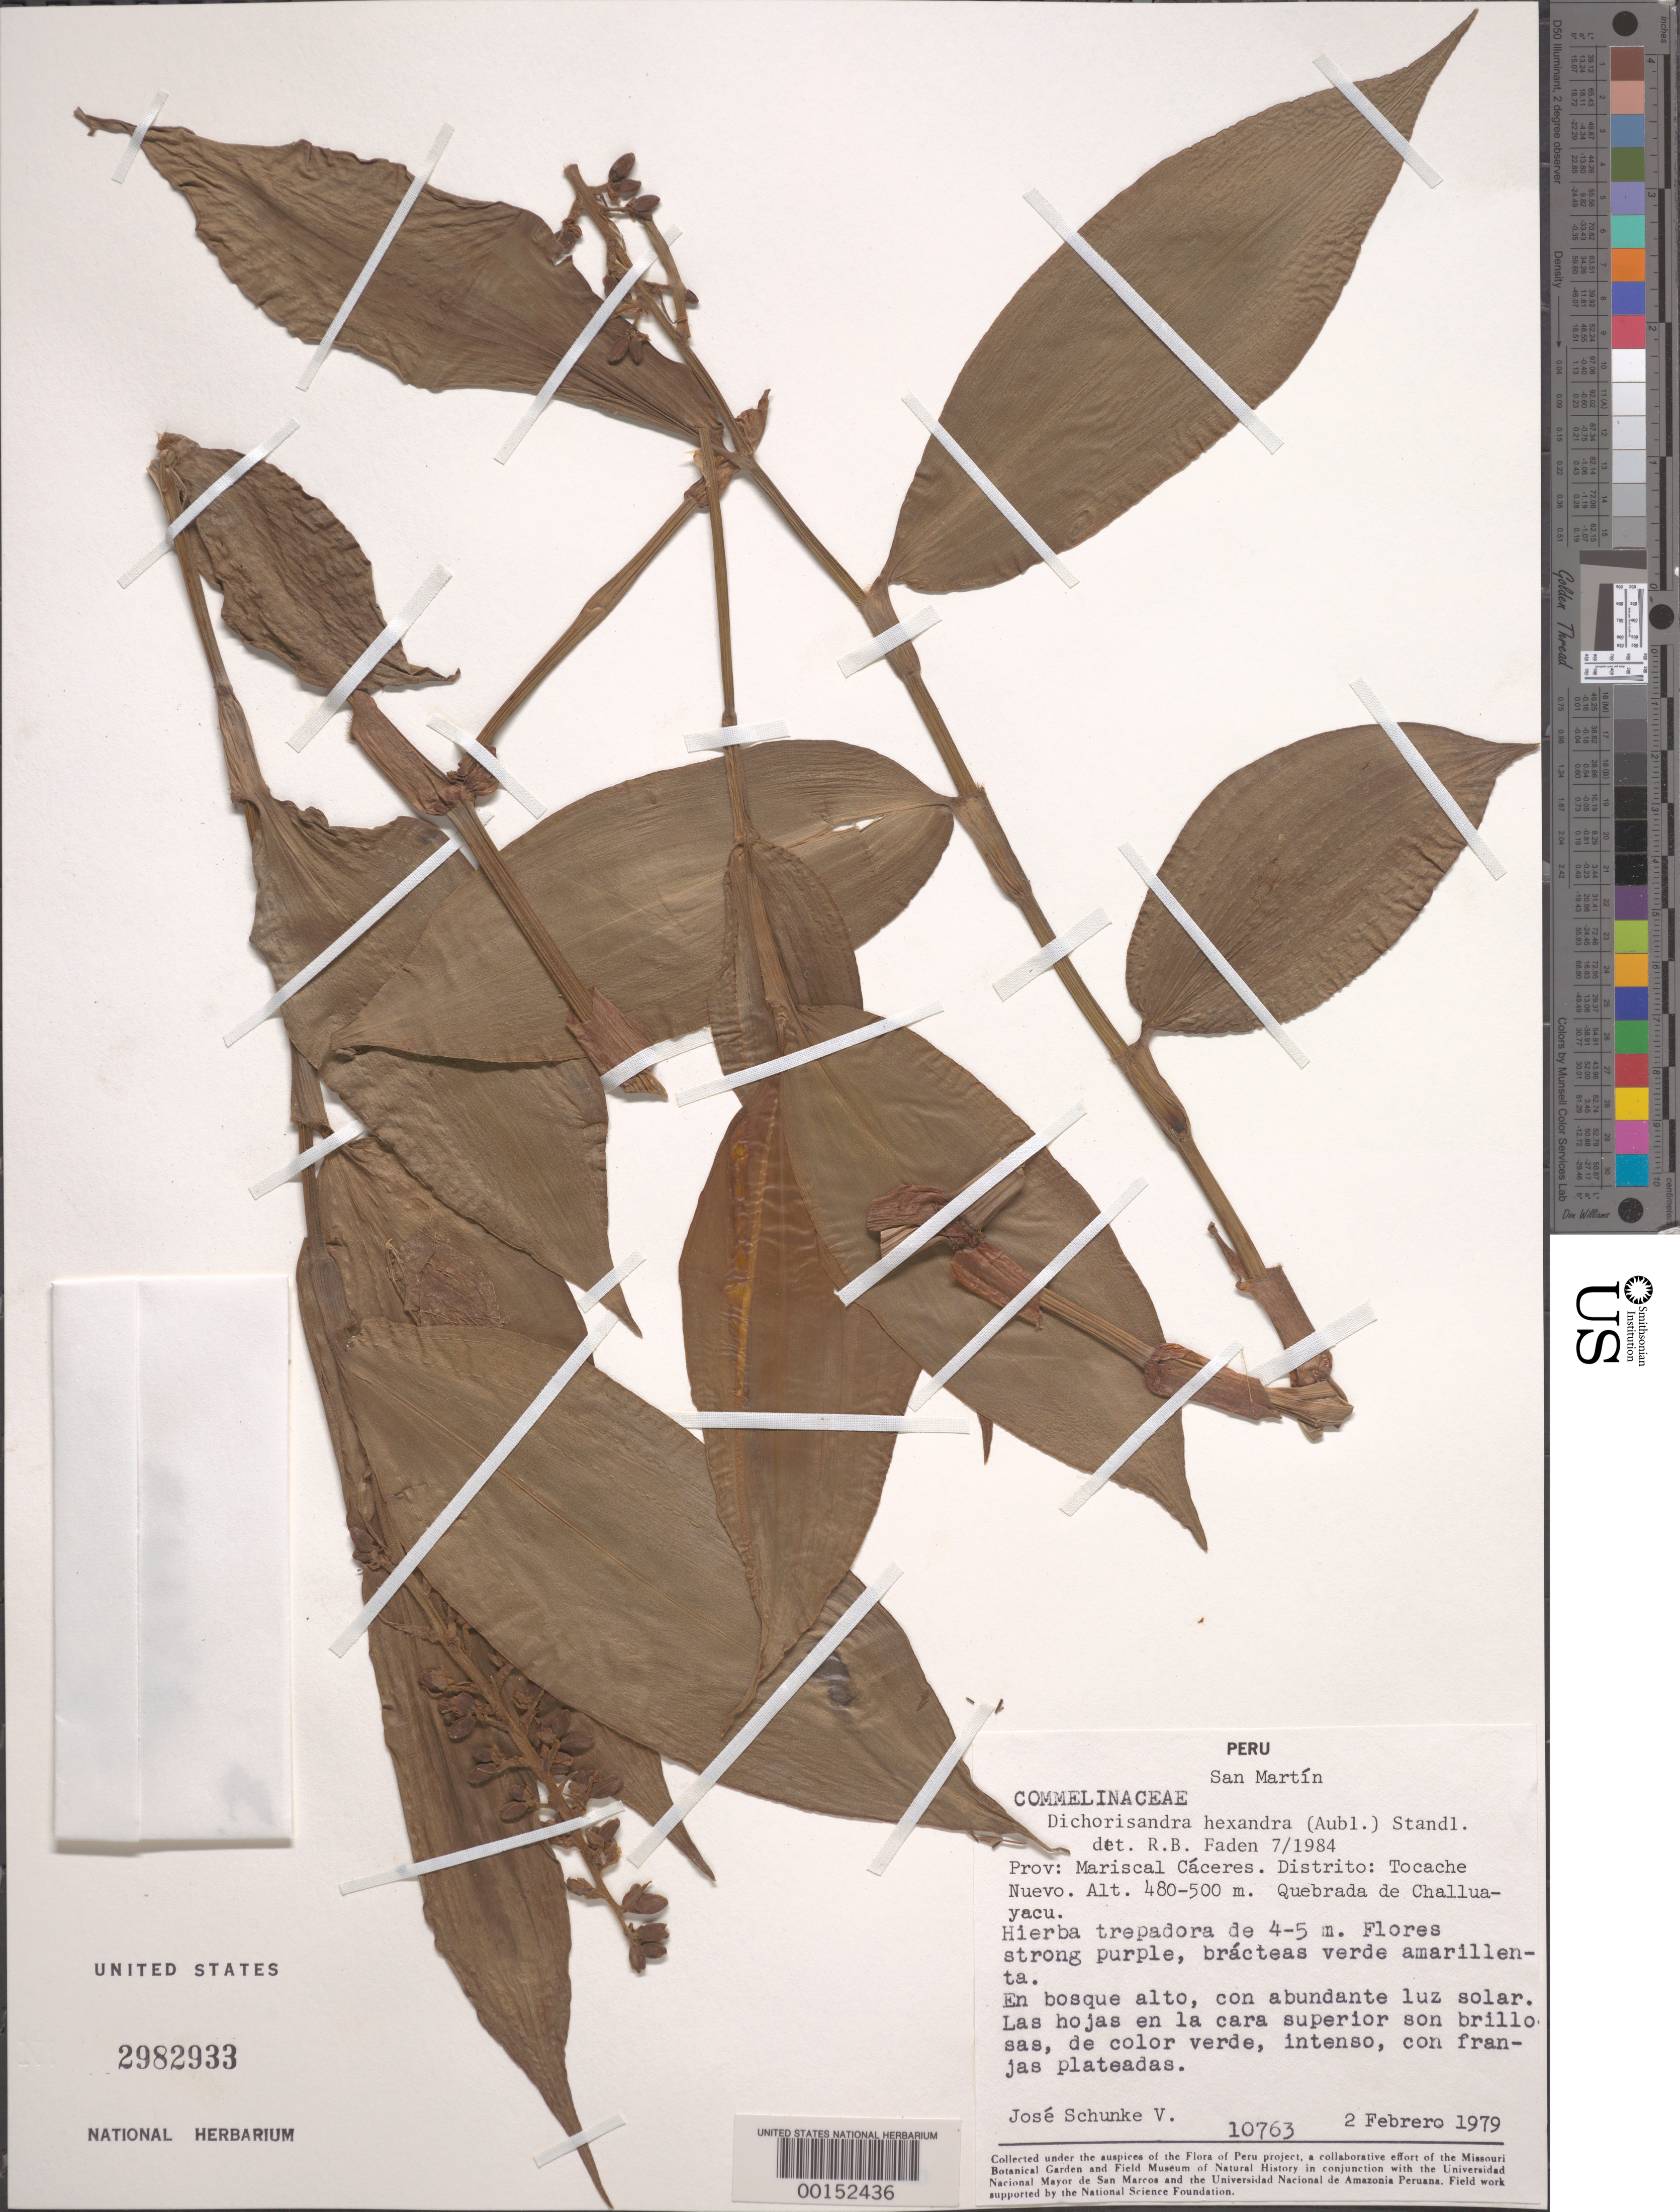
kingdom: Plantae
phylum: Tracheophyta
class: Liliopsida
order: Commelinales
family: Commelinaceae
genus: Dichorisandra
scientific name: Dichorisandra hexandra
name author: (Aubl.) Standl.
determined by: Faden, Robert B., (US), Smithsonian Institution - National Museum of Natural History (UNITED STATES)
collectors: J. Schunke Vigo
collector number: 10763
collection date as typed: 02 Feb 1979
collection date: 1979-02-02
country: Peru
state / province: San Martín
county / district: Mariscal Cáceres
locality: Tocache nuevo, quebrada de challuayacu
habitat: Low forest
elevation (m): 480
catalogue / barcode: US 2982933